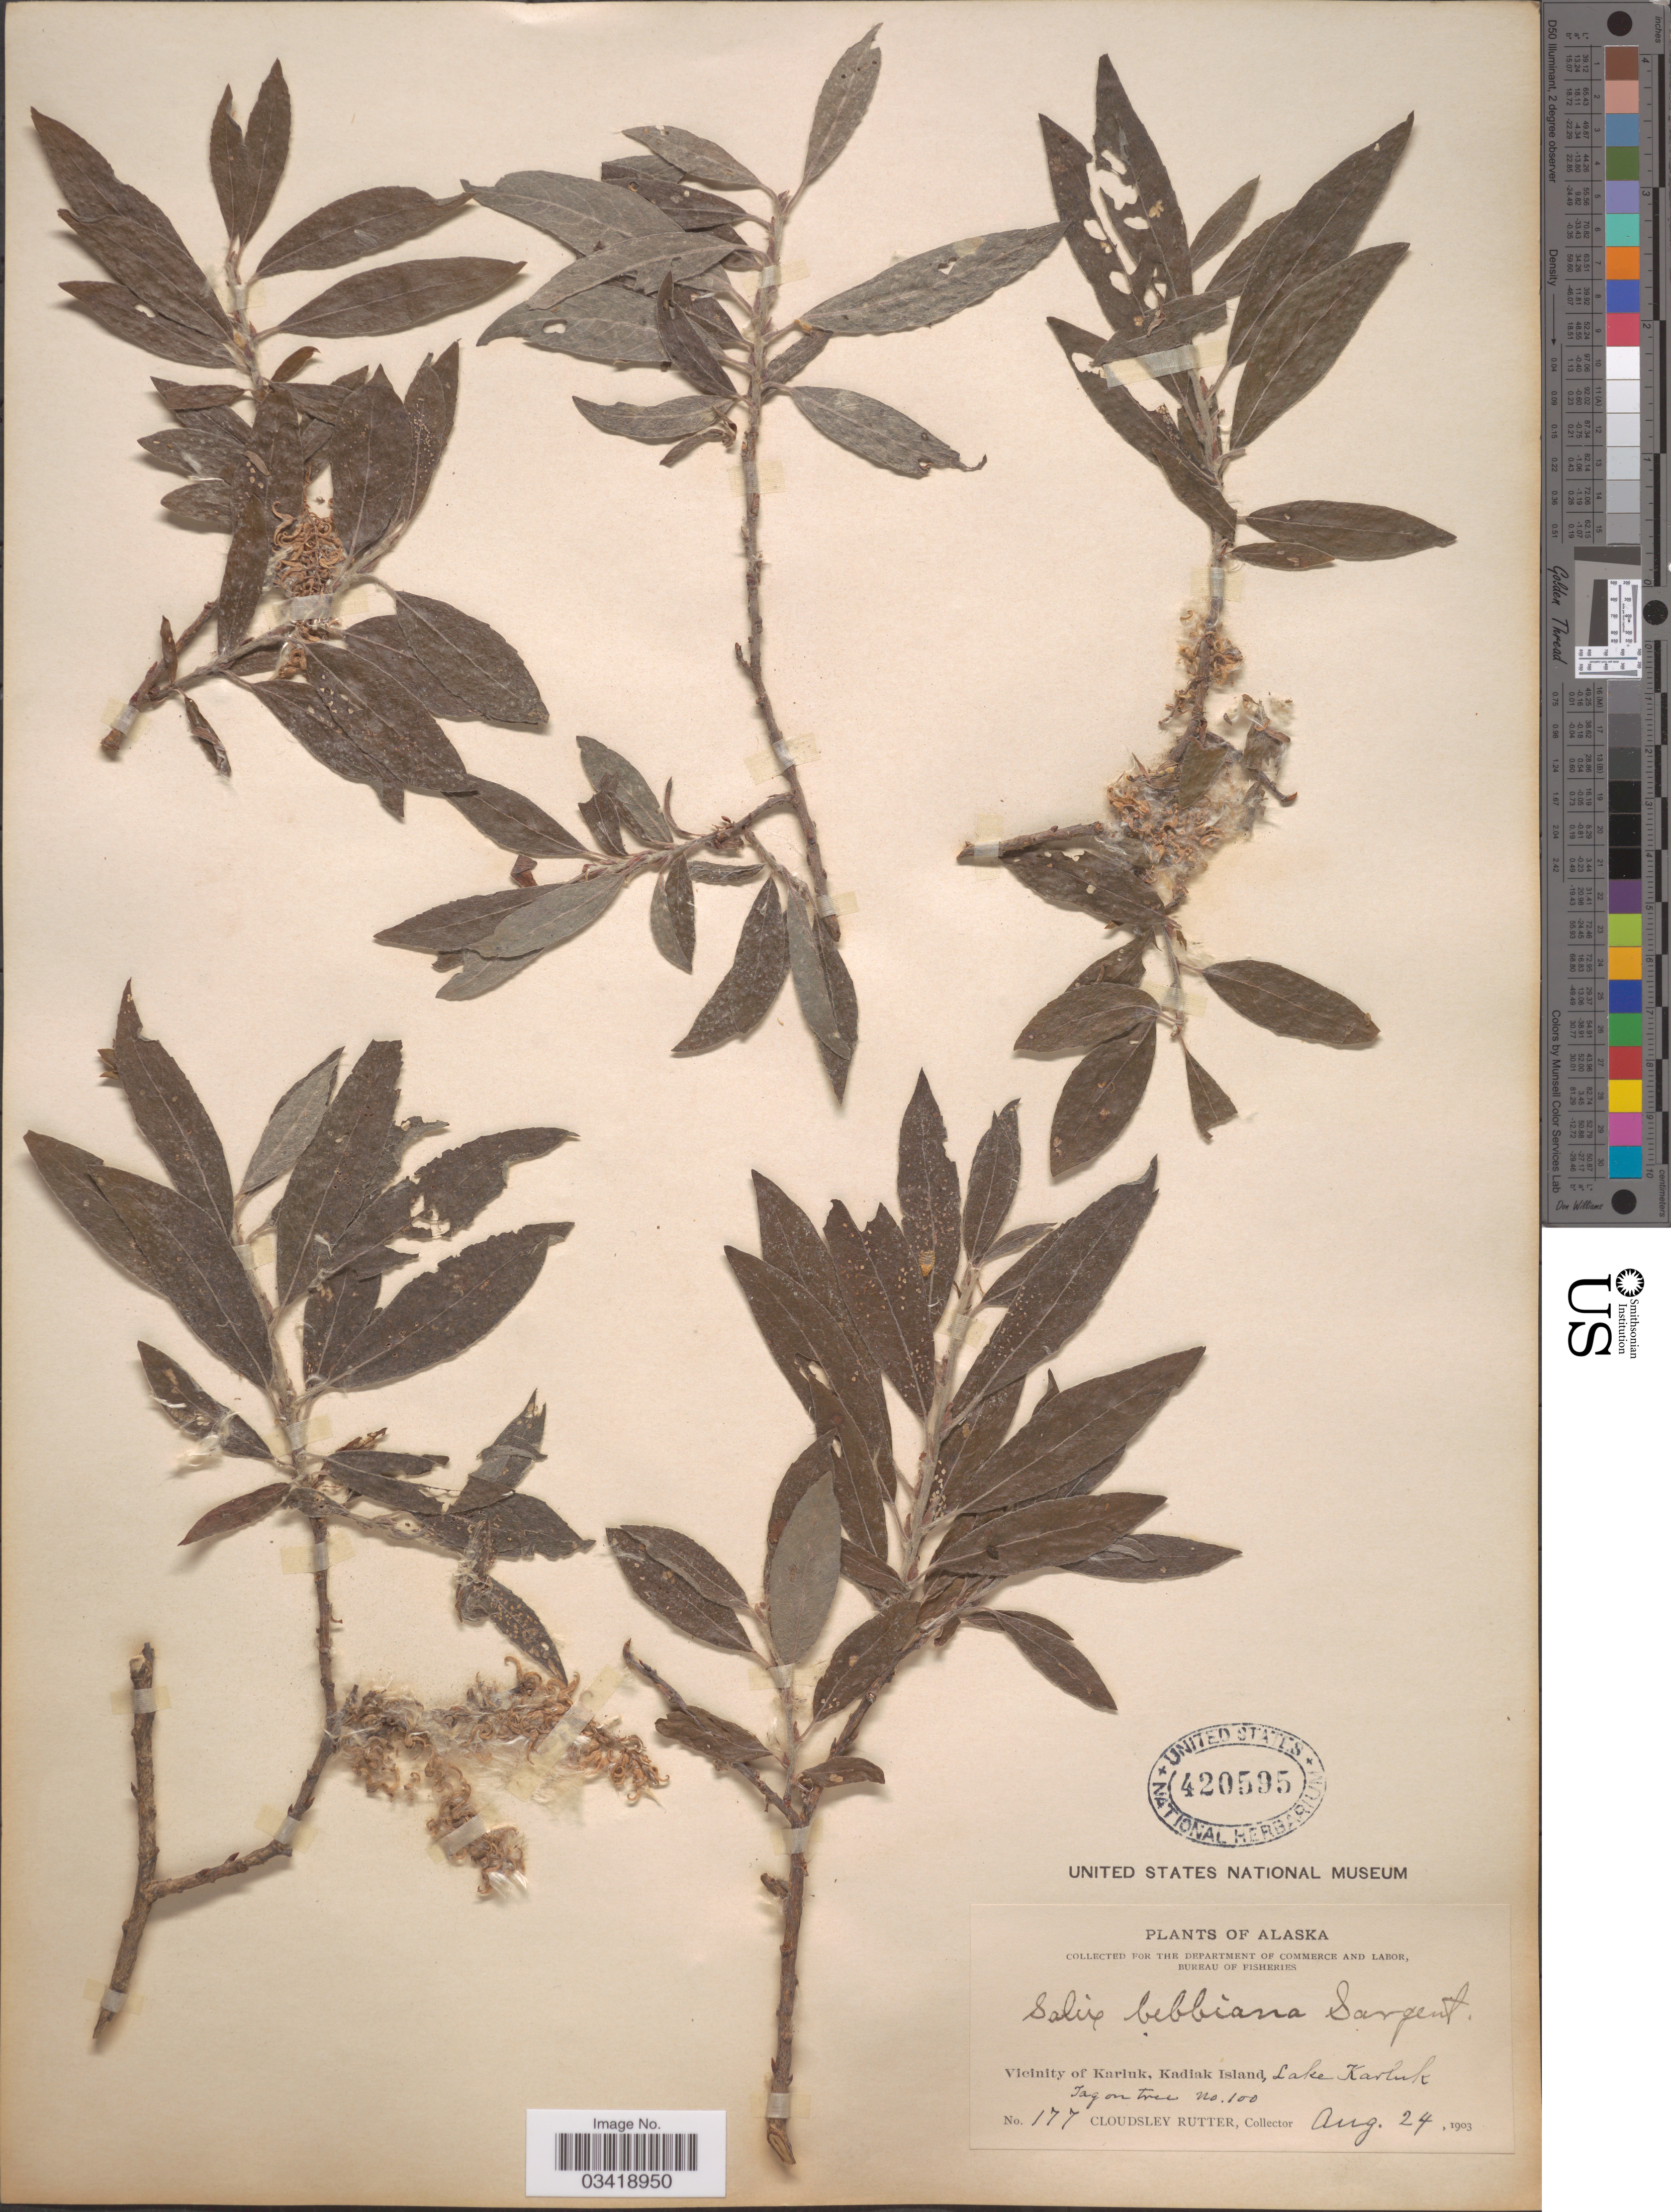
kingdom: Plantae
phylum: Tracheophyta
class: Magnoliopsida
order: Malpighiales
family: Salicaceae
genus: Salix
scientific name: Salix bebbiana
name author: Sarg.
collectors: C. Rutter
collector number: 177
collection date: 1903-08-24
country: United States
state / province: Alaska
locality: Vicinity of Karluk, Kadiak Island. Lake Karluk.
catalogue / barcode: US 420595